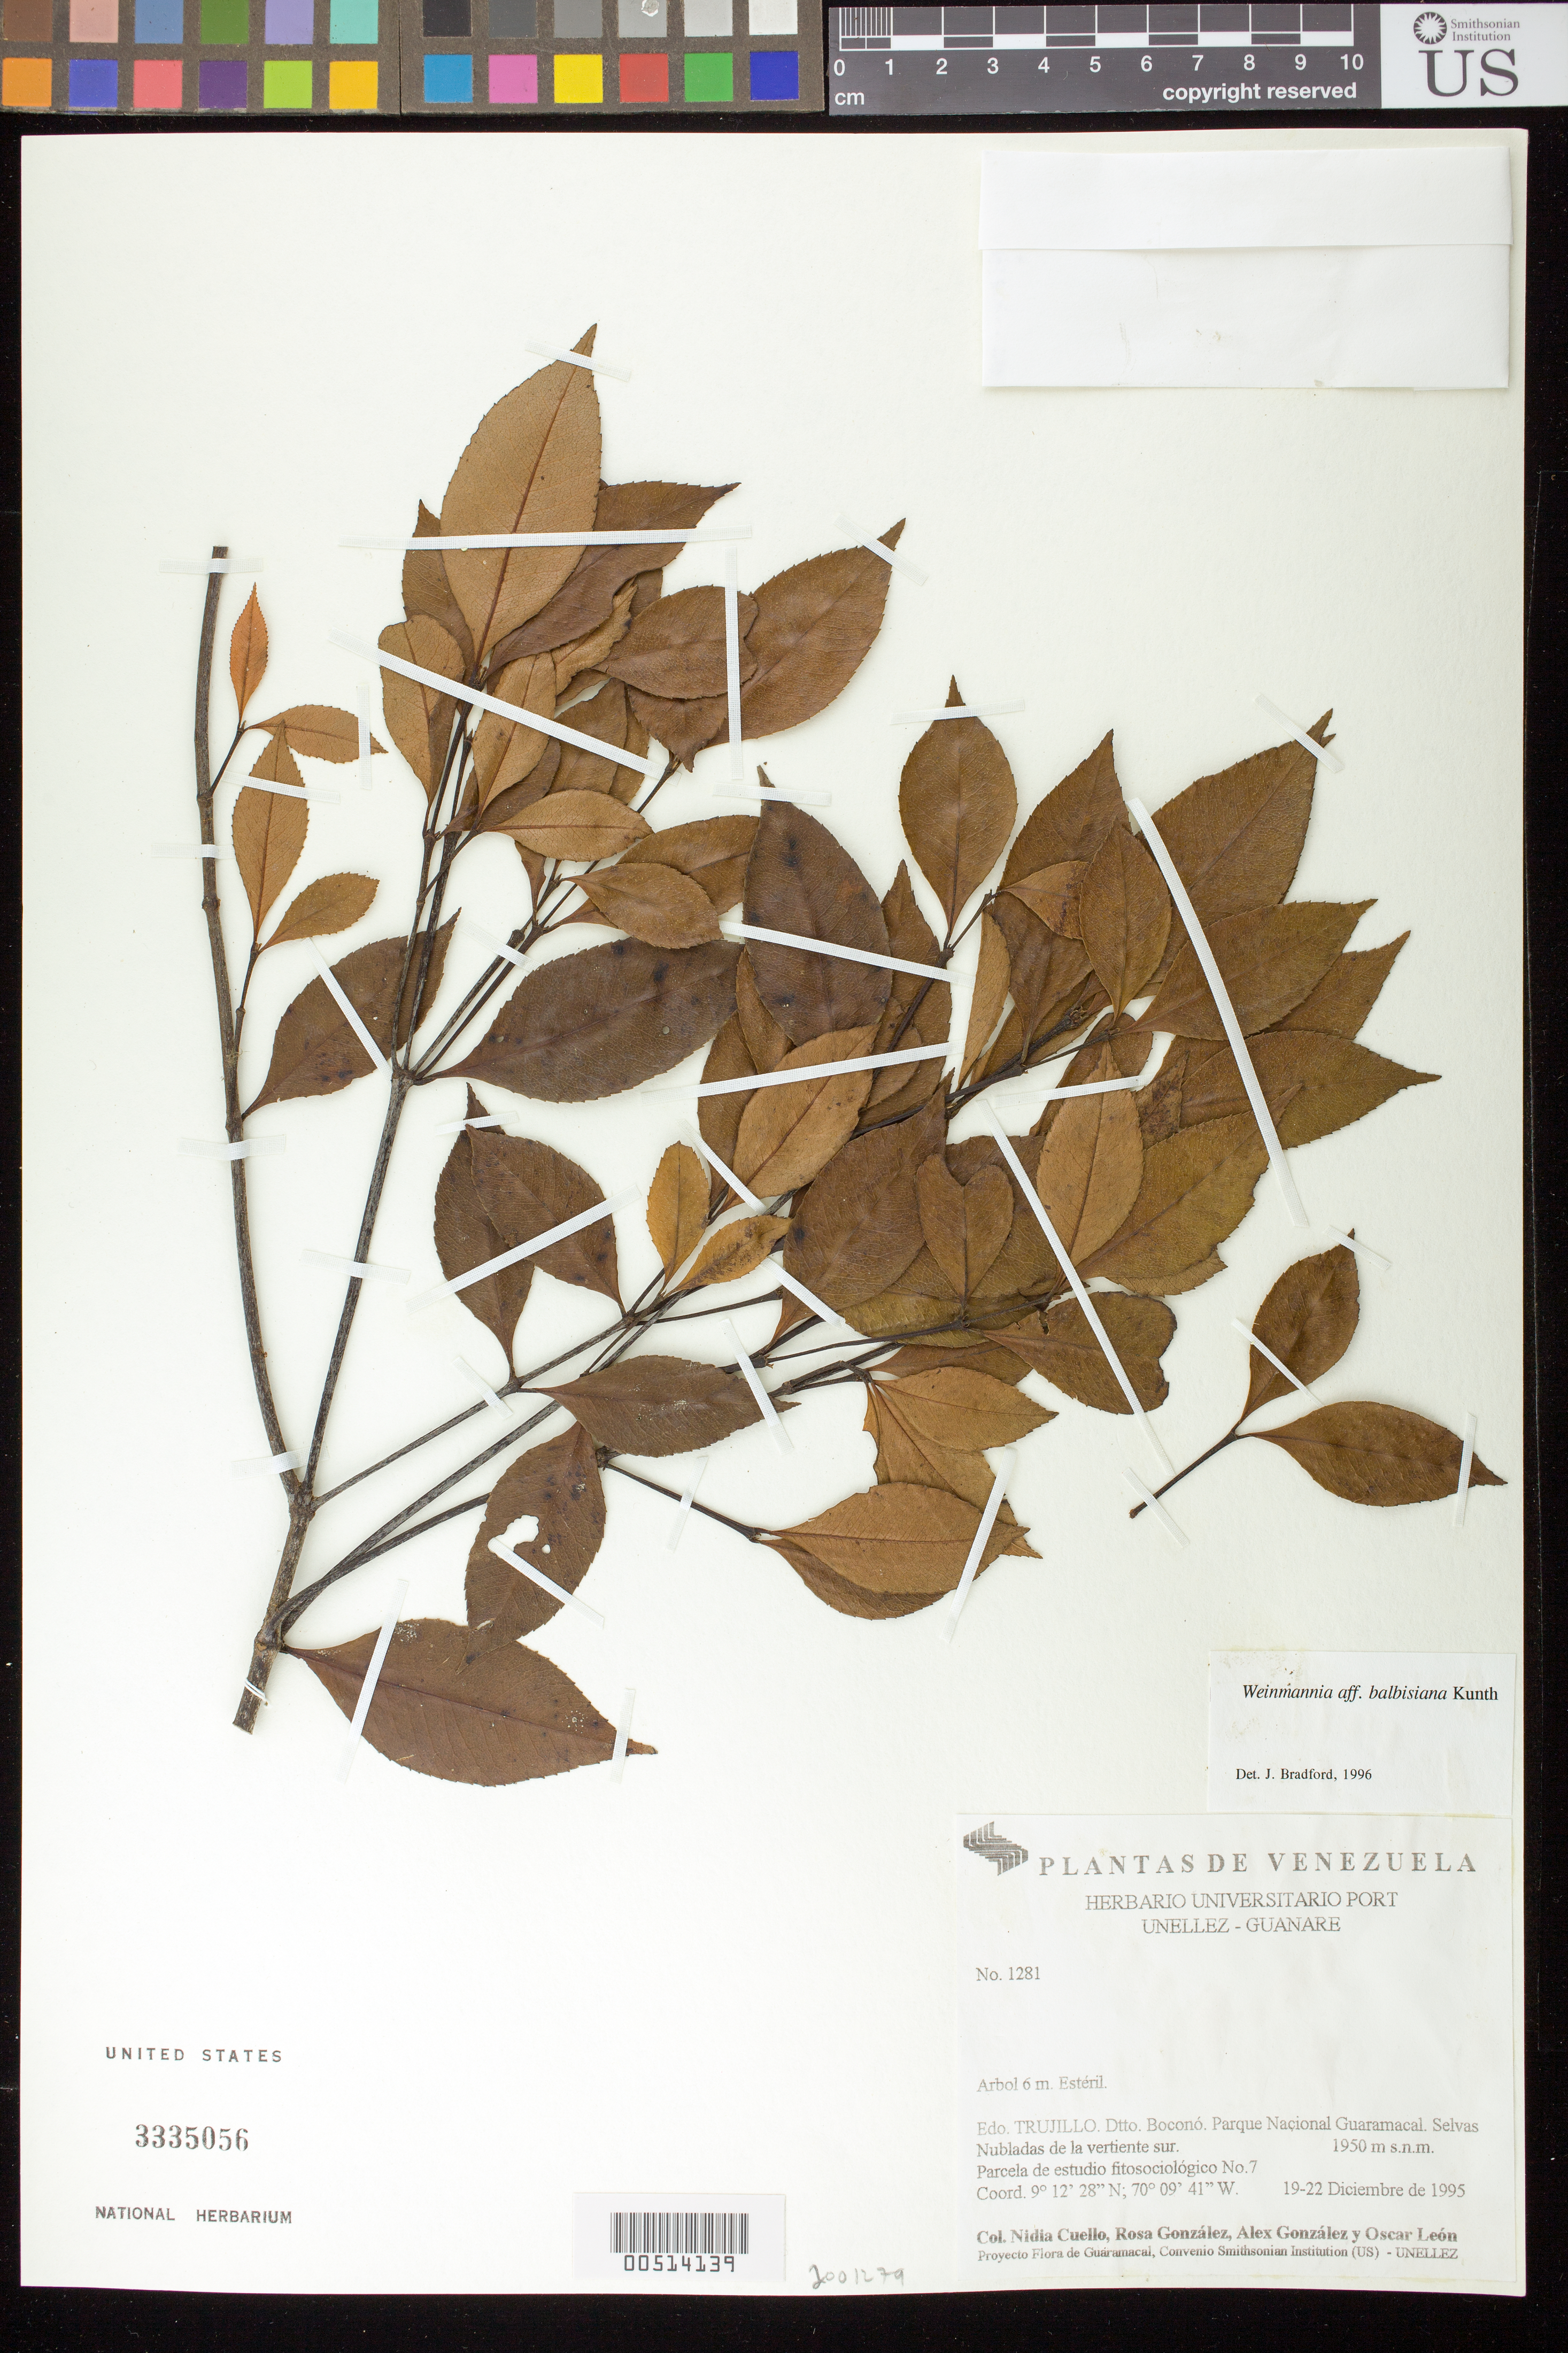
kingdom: Plantae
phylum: Tracheophyta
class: Magnoliopsida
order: Oxalidales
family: Cunoniaceae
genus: Weinmannia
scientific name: Weinmannia balbisiana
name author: Kunth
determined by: Bradford, J. C.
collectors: N. L. Cuello, R. González, A. Gonzáles & O. León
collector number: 1281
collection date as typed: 19 Dec 1995 to 22 Dec 1995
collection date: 1995-12-19/1995-12-22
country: Venezuela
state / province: Trujillo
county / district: Boconó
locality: Parque Nacional Guaramacal, vertiente S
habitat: Selvas Nubladas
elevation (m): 1950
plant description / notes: MO, PORT, US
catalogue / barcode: US 3335056